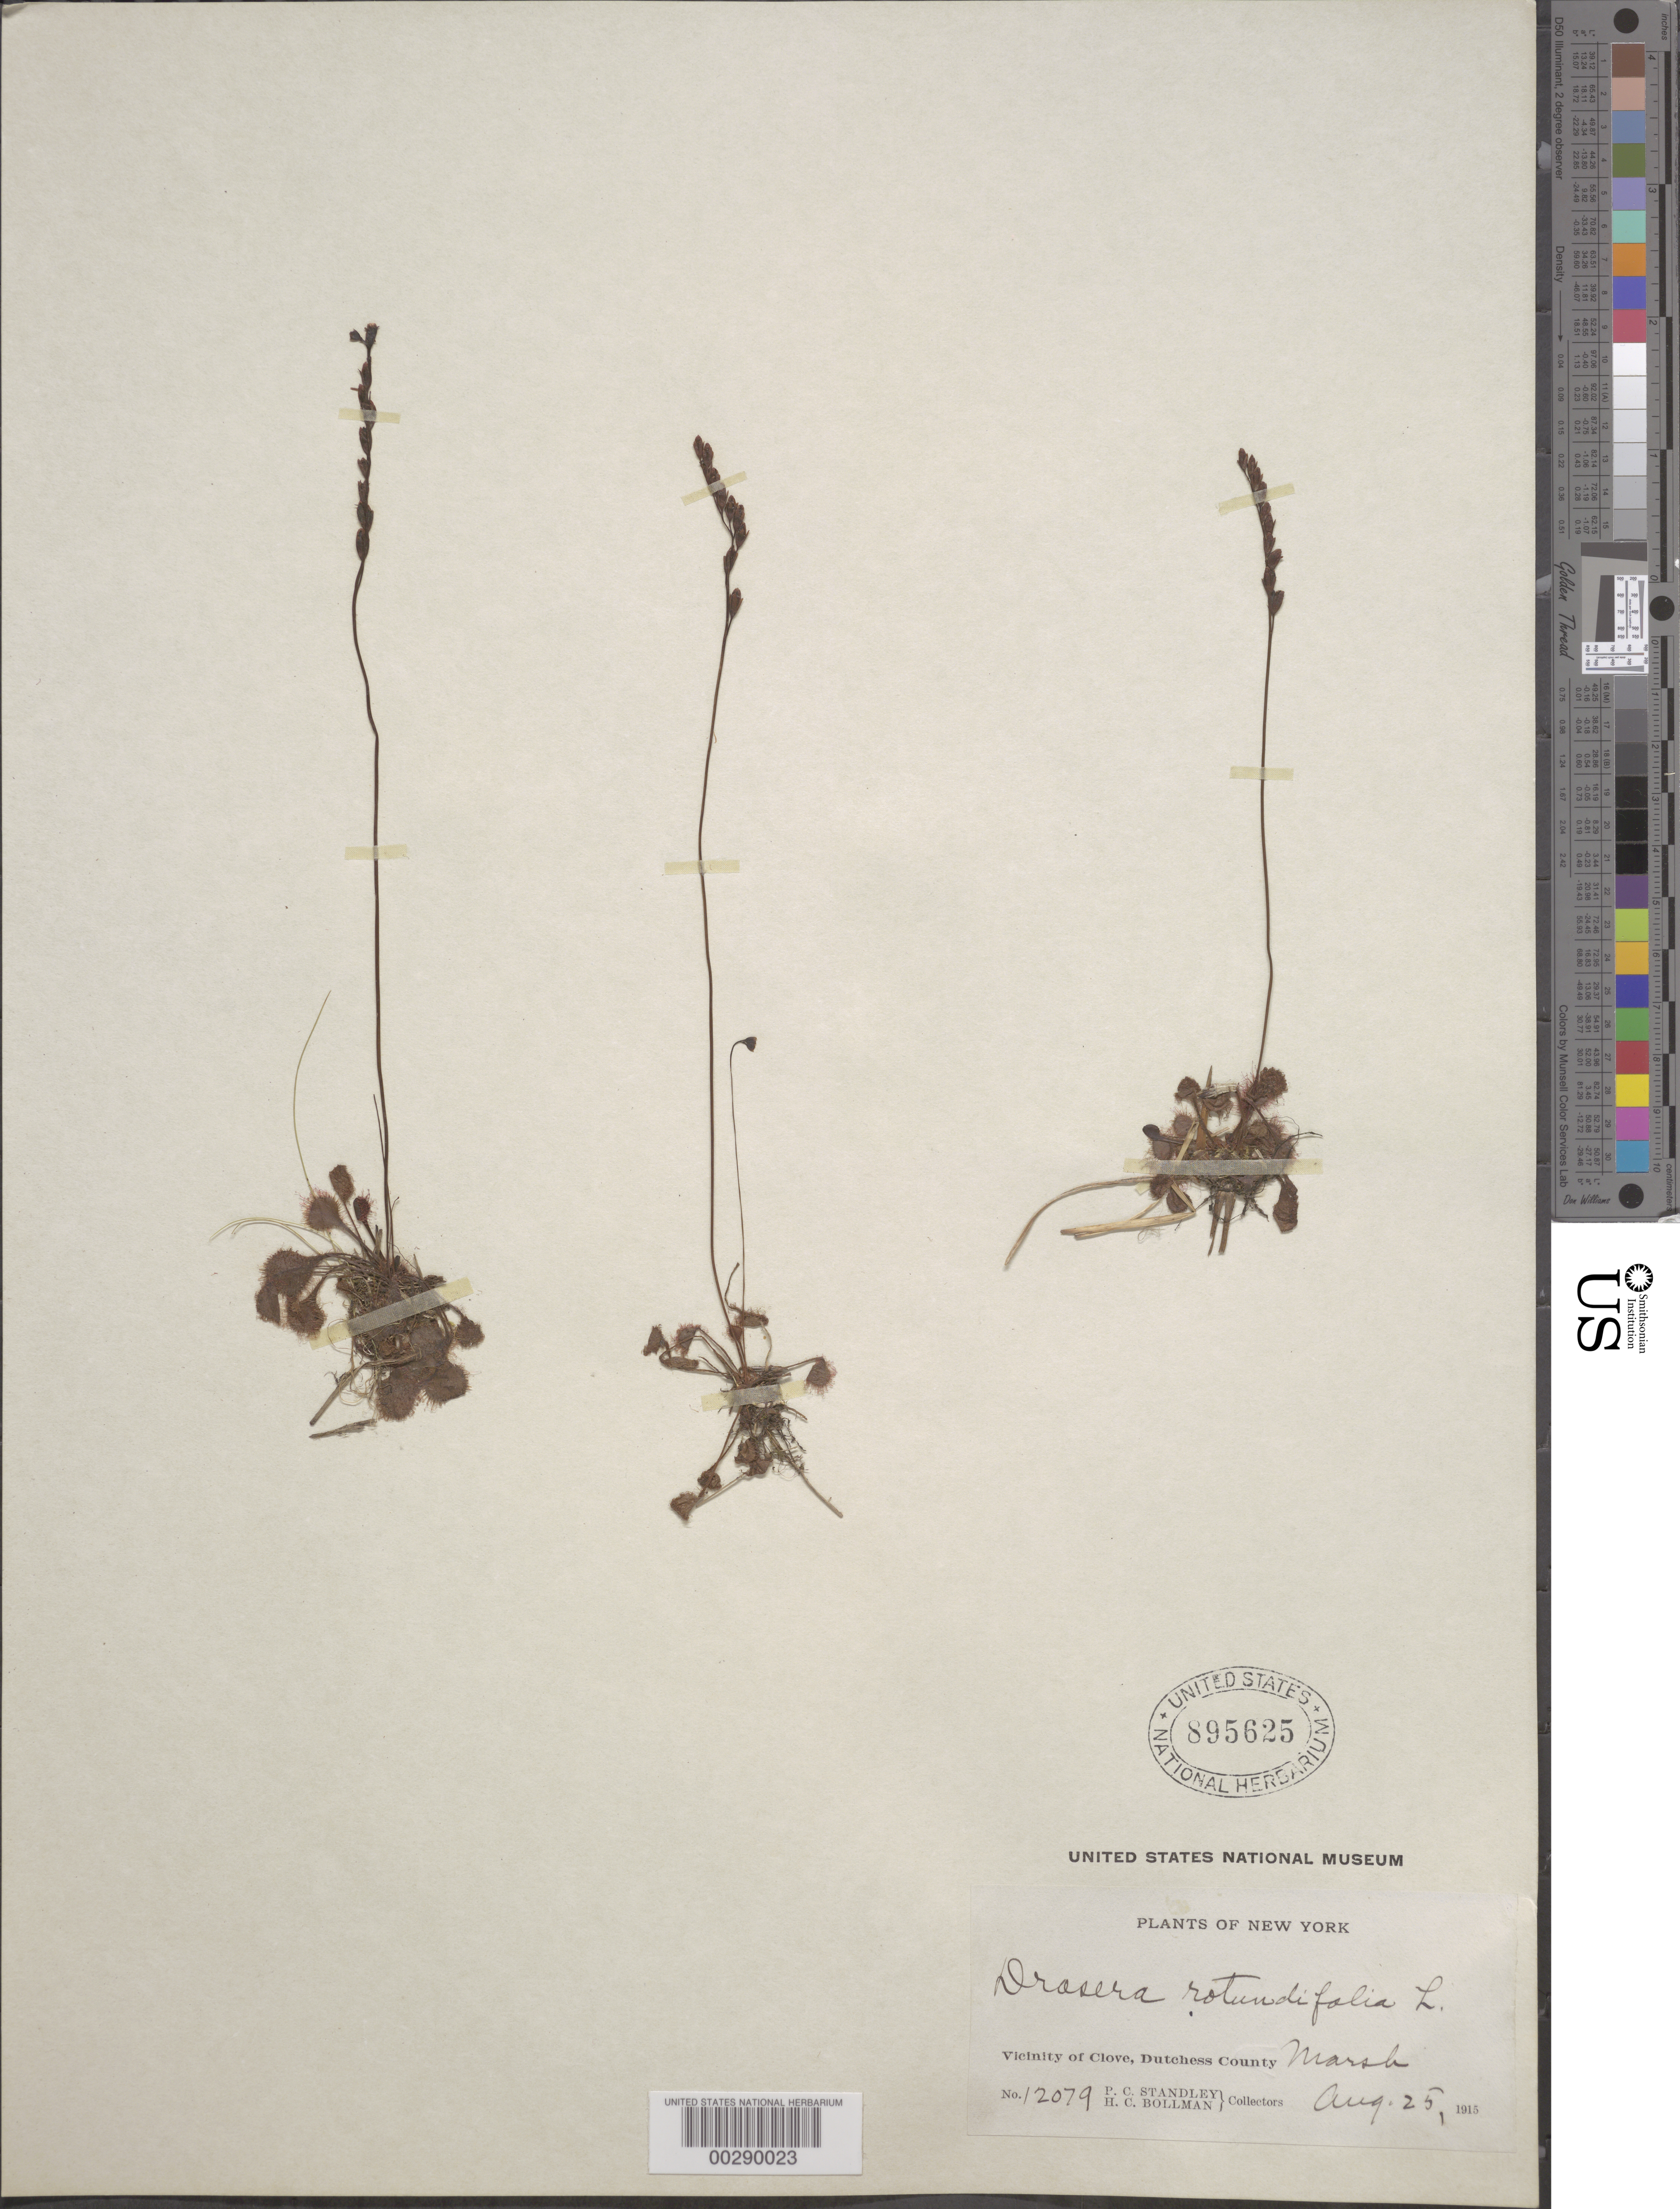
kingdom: Plantae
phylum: Tracheophyta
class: Magnoliopsida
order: Caryophyllales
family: Droseraceae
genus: Drosera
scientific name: Drosera rotundifolia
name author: L.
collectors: P. C. Standley & H. C. Bollman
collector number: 12079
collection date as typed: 25 Aug 1915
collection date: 1915-08-25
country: United States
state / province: New York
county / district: Dutchess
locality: Vicinity of clove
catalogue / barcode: US 895625